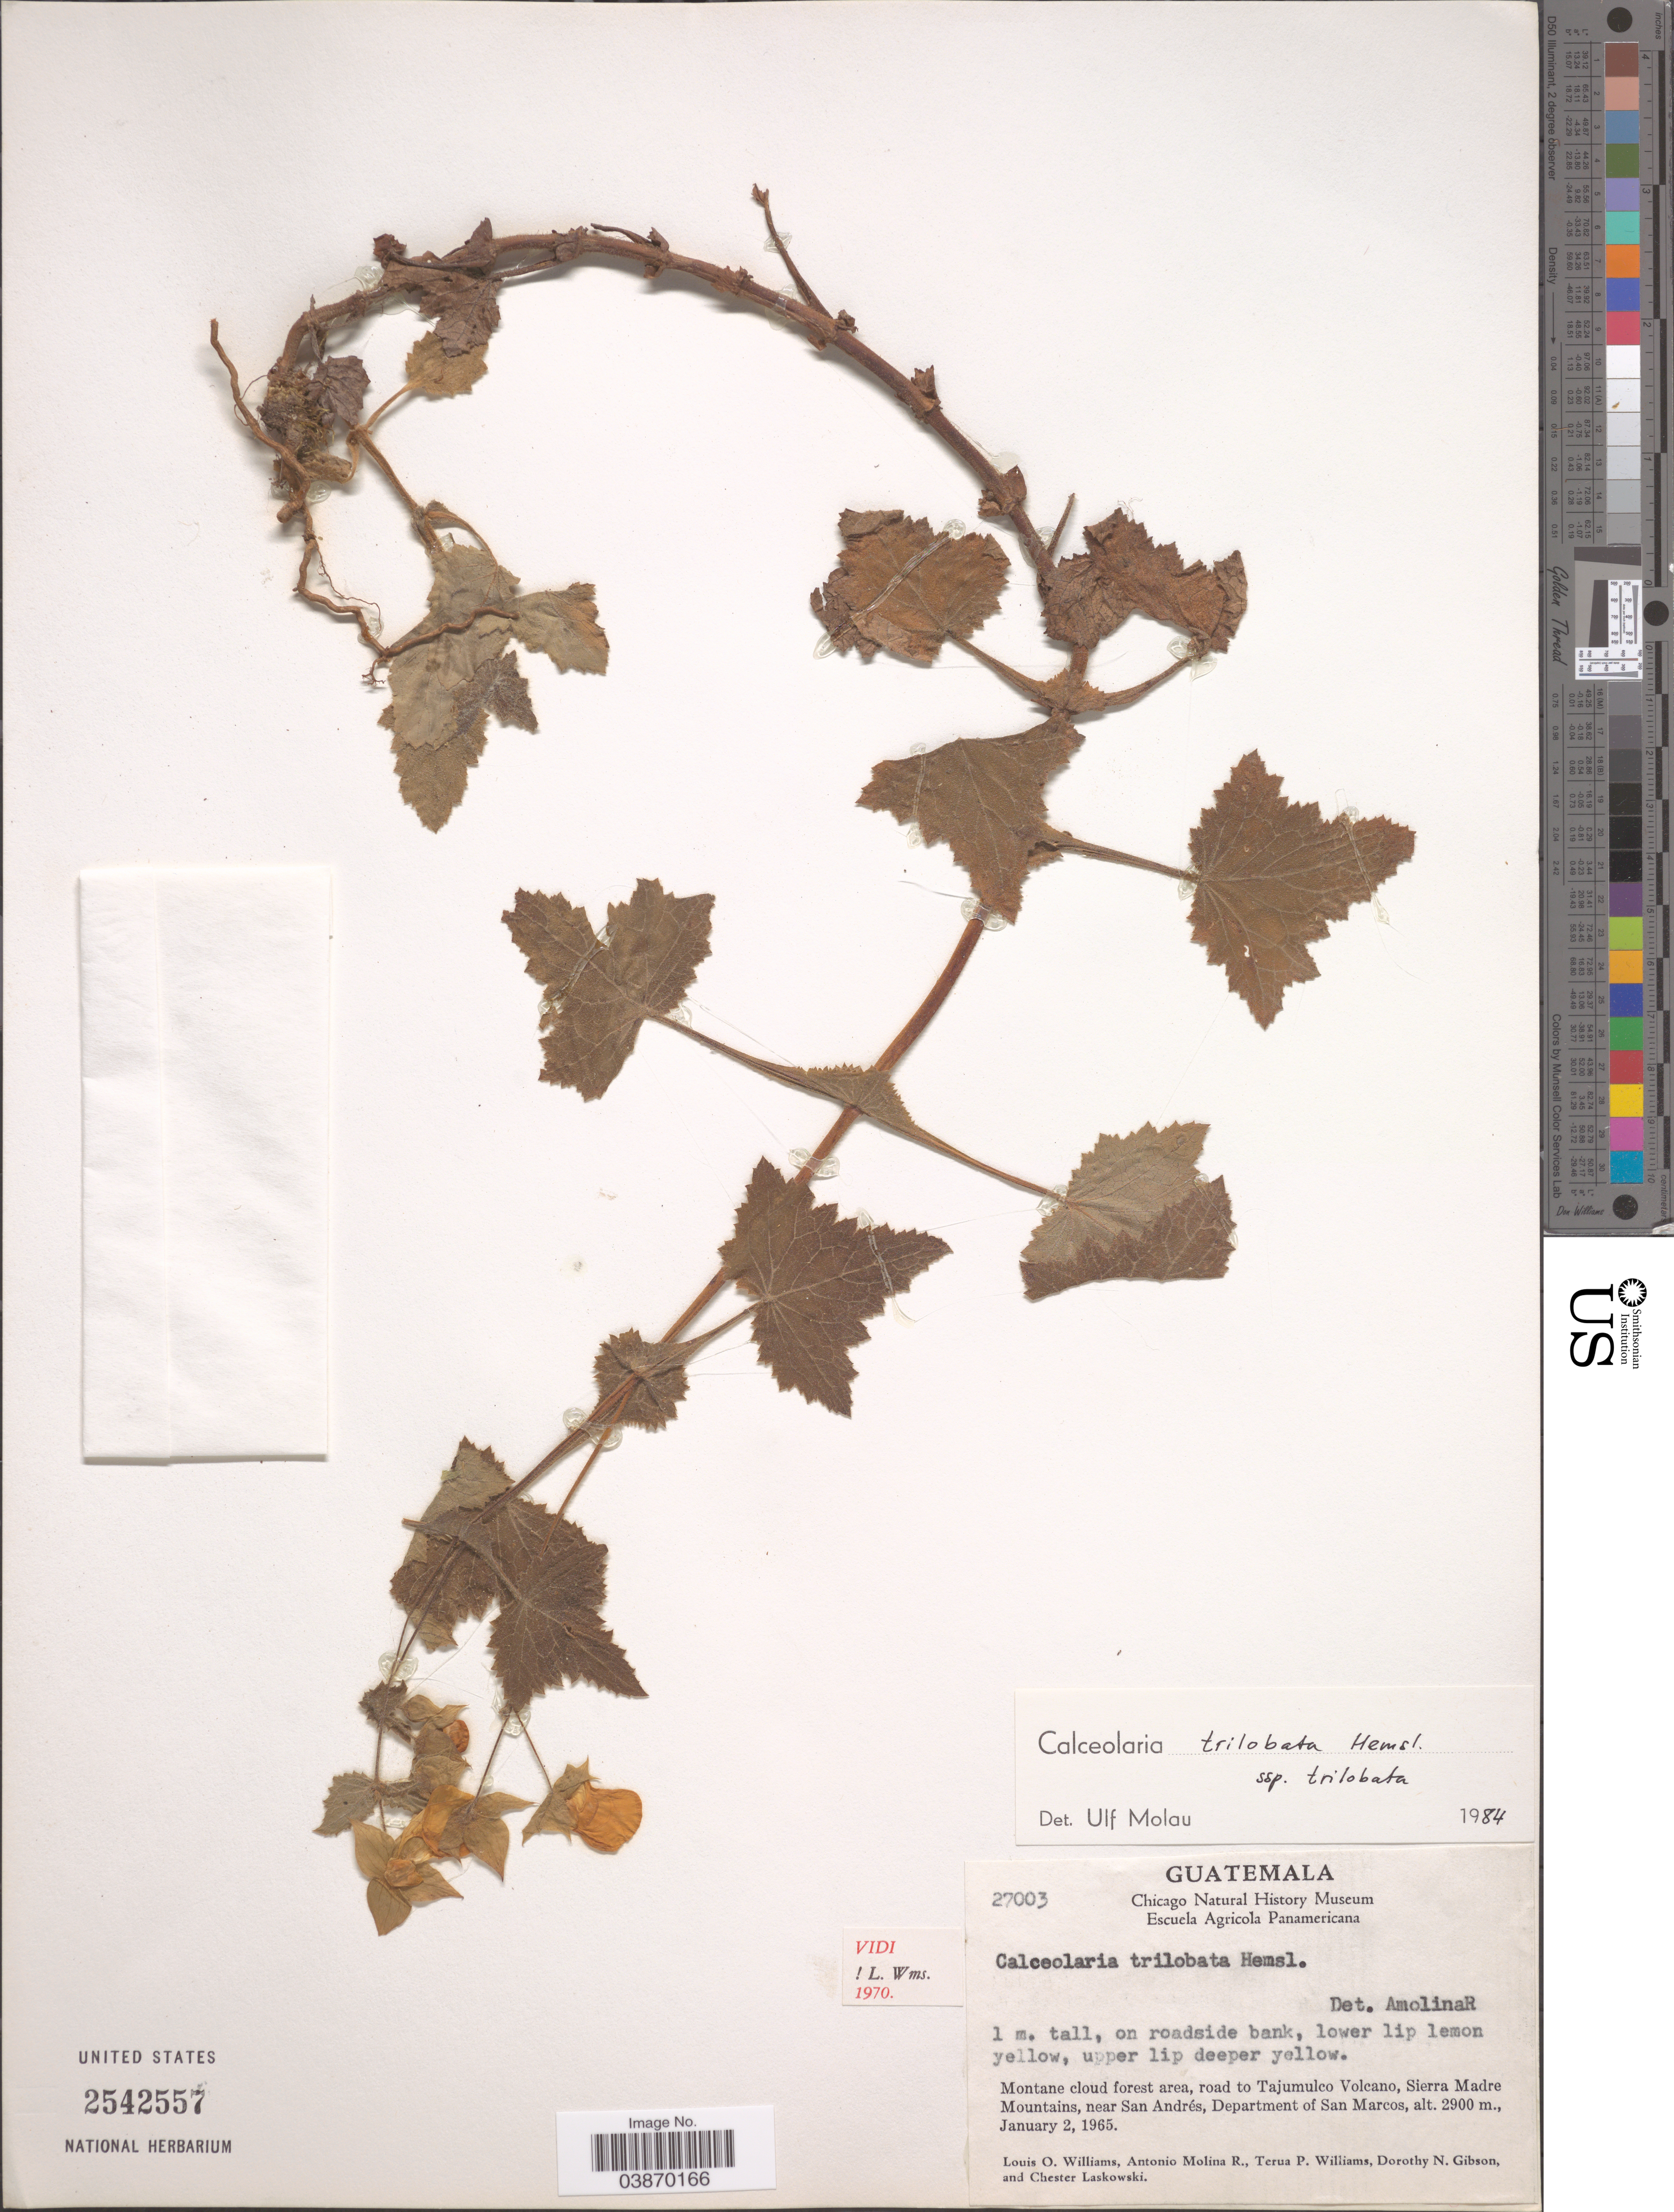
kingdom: Plantae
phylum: Tracheophyta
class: Magnoliopsida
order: Lamiales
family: Calceolariaceae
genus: Calceolaria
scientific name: Calceolaria trilobata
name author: Hemsl.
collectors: L. O. Williams, A. Molina R., T. Williams, D. N. Gibson & C. Laskowski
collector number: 27003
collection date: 1965-01-02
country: Guatemala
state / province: San Marcos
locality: Montane cloud forest area, road to Tajumulco Volcano, Sierra Madre Mountains, near San Andrés, Department of San Marcos.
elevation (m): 2900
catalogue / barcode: US 2542557